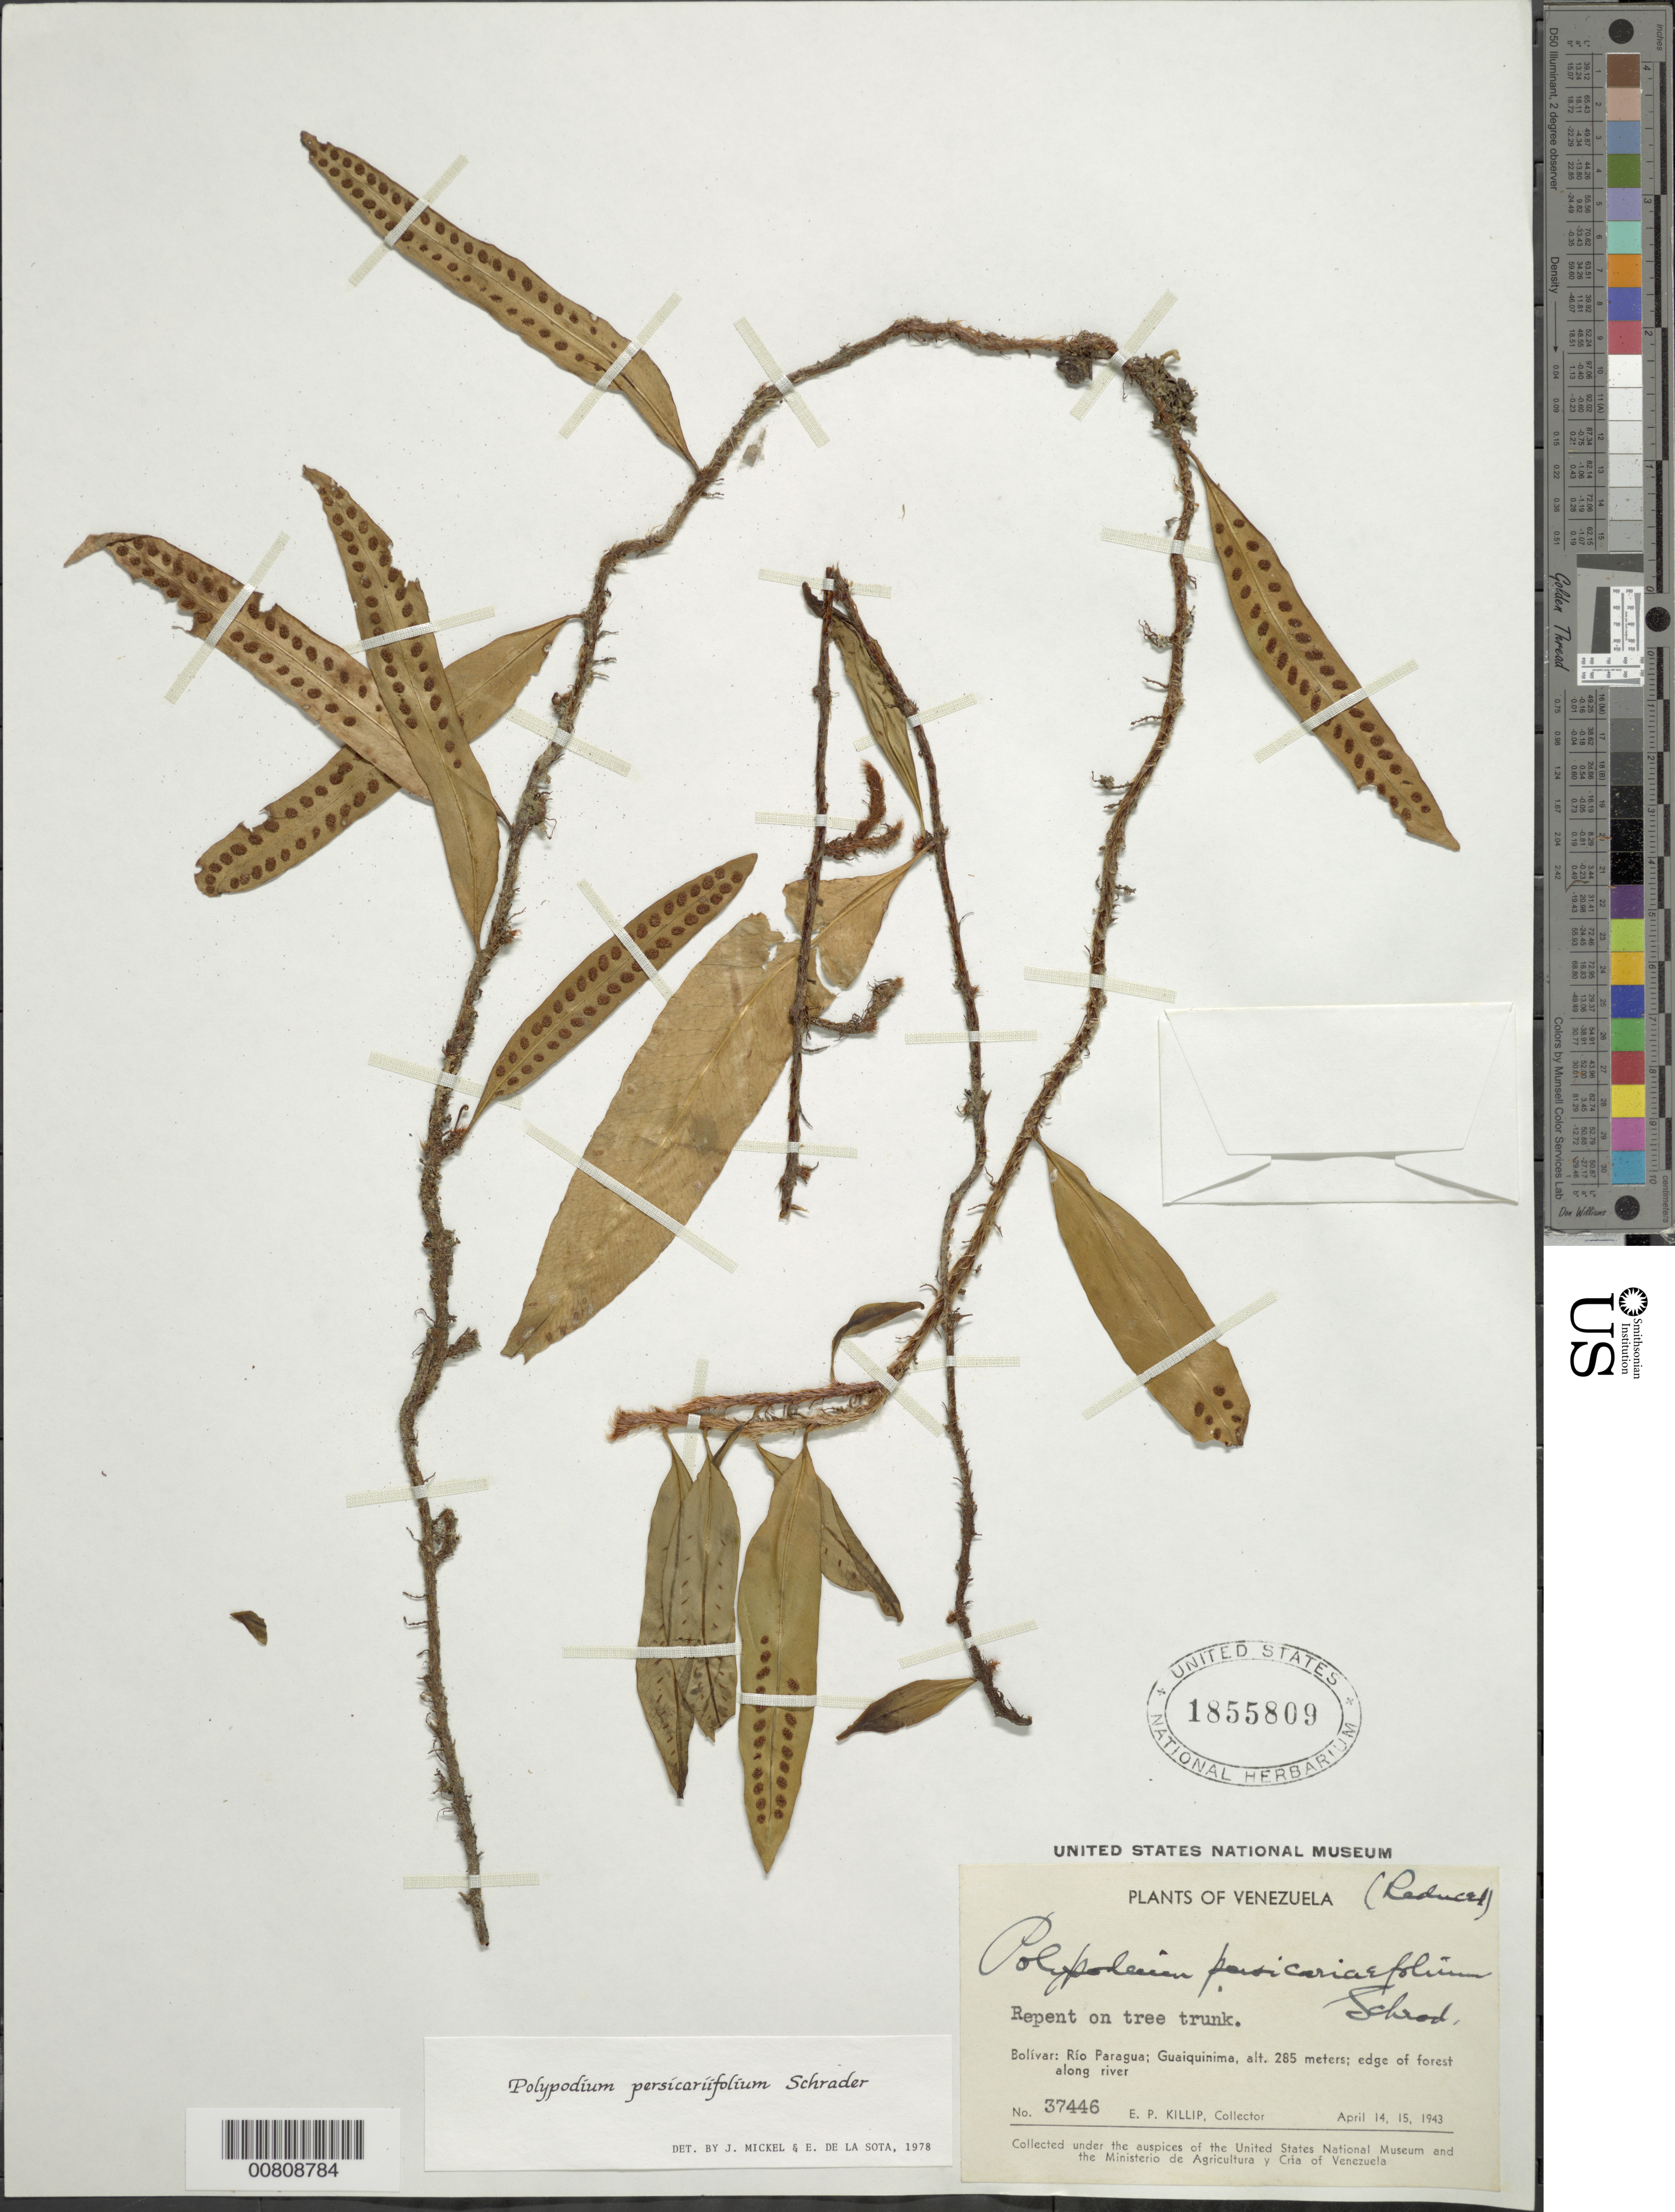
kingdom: Plantae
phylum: Tracheophyta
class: Polypodiopsida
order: Polypodiales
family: Polypodiaceae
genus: Microgramma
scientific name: Microgramma persicariifolia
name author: (Schrad.) C. Presl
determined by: Mickel, J. T.; Sota, E. R.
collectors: E. P. Killip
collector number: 37446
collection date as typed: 14-Apr-43 to 15-Apr-43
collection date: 1943-04-14/1943-04-15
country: Venezuela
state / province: Bolívar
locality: Guaiquinima, Río Paragua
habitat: Edge of forest along river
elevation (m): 285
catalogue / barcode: US 1855809